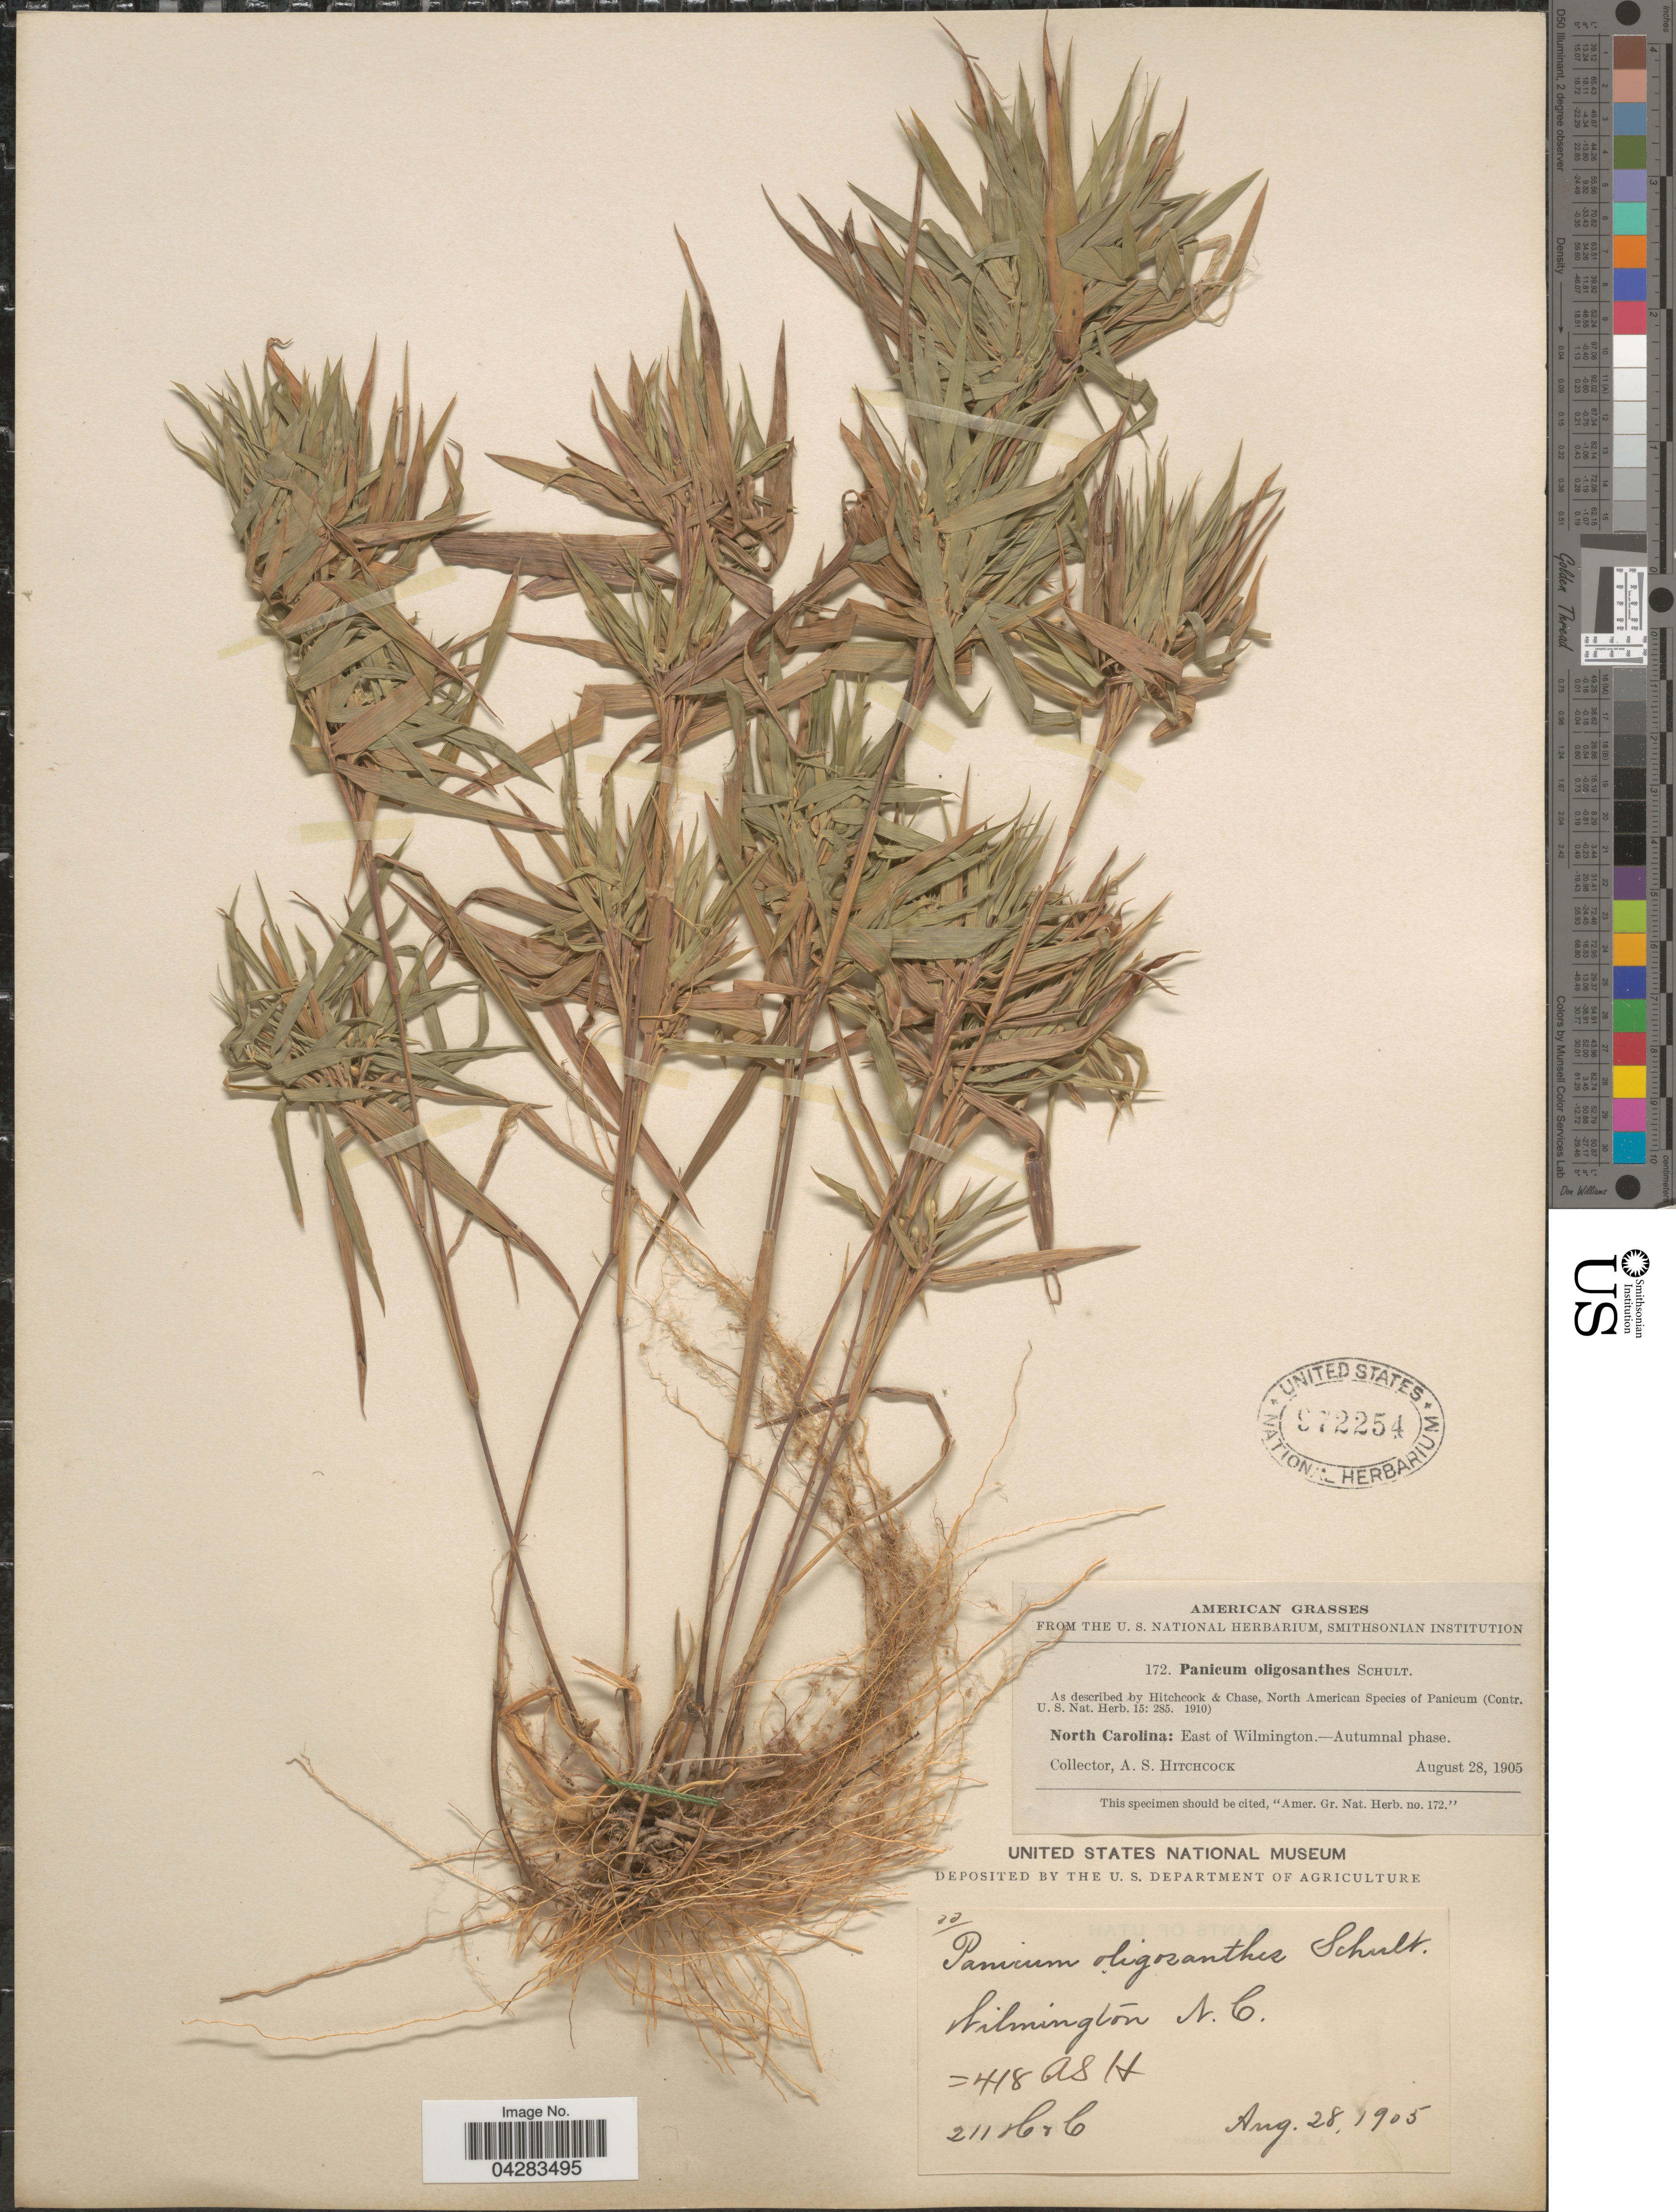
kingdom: Plantae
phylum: Tracheophyta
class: Liliopsida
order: Poales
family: Poaceae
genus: Dichanthelium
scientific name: Dichanthelium oligosanthes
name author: (Schult.) Gould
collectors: A. S. Hitchcock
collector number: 172/418/211?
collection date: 1905-08-28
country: United States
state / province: North Carolina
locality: East of Wilmington.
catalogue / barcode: US 972254